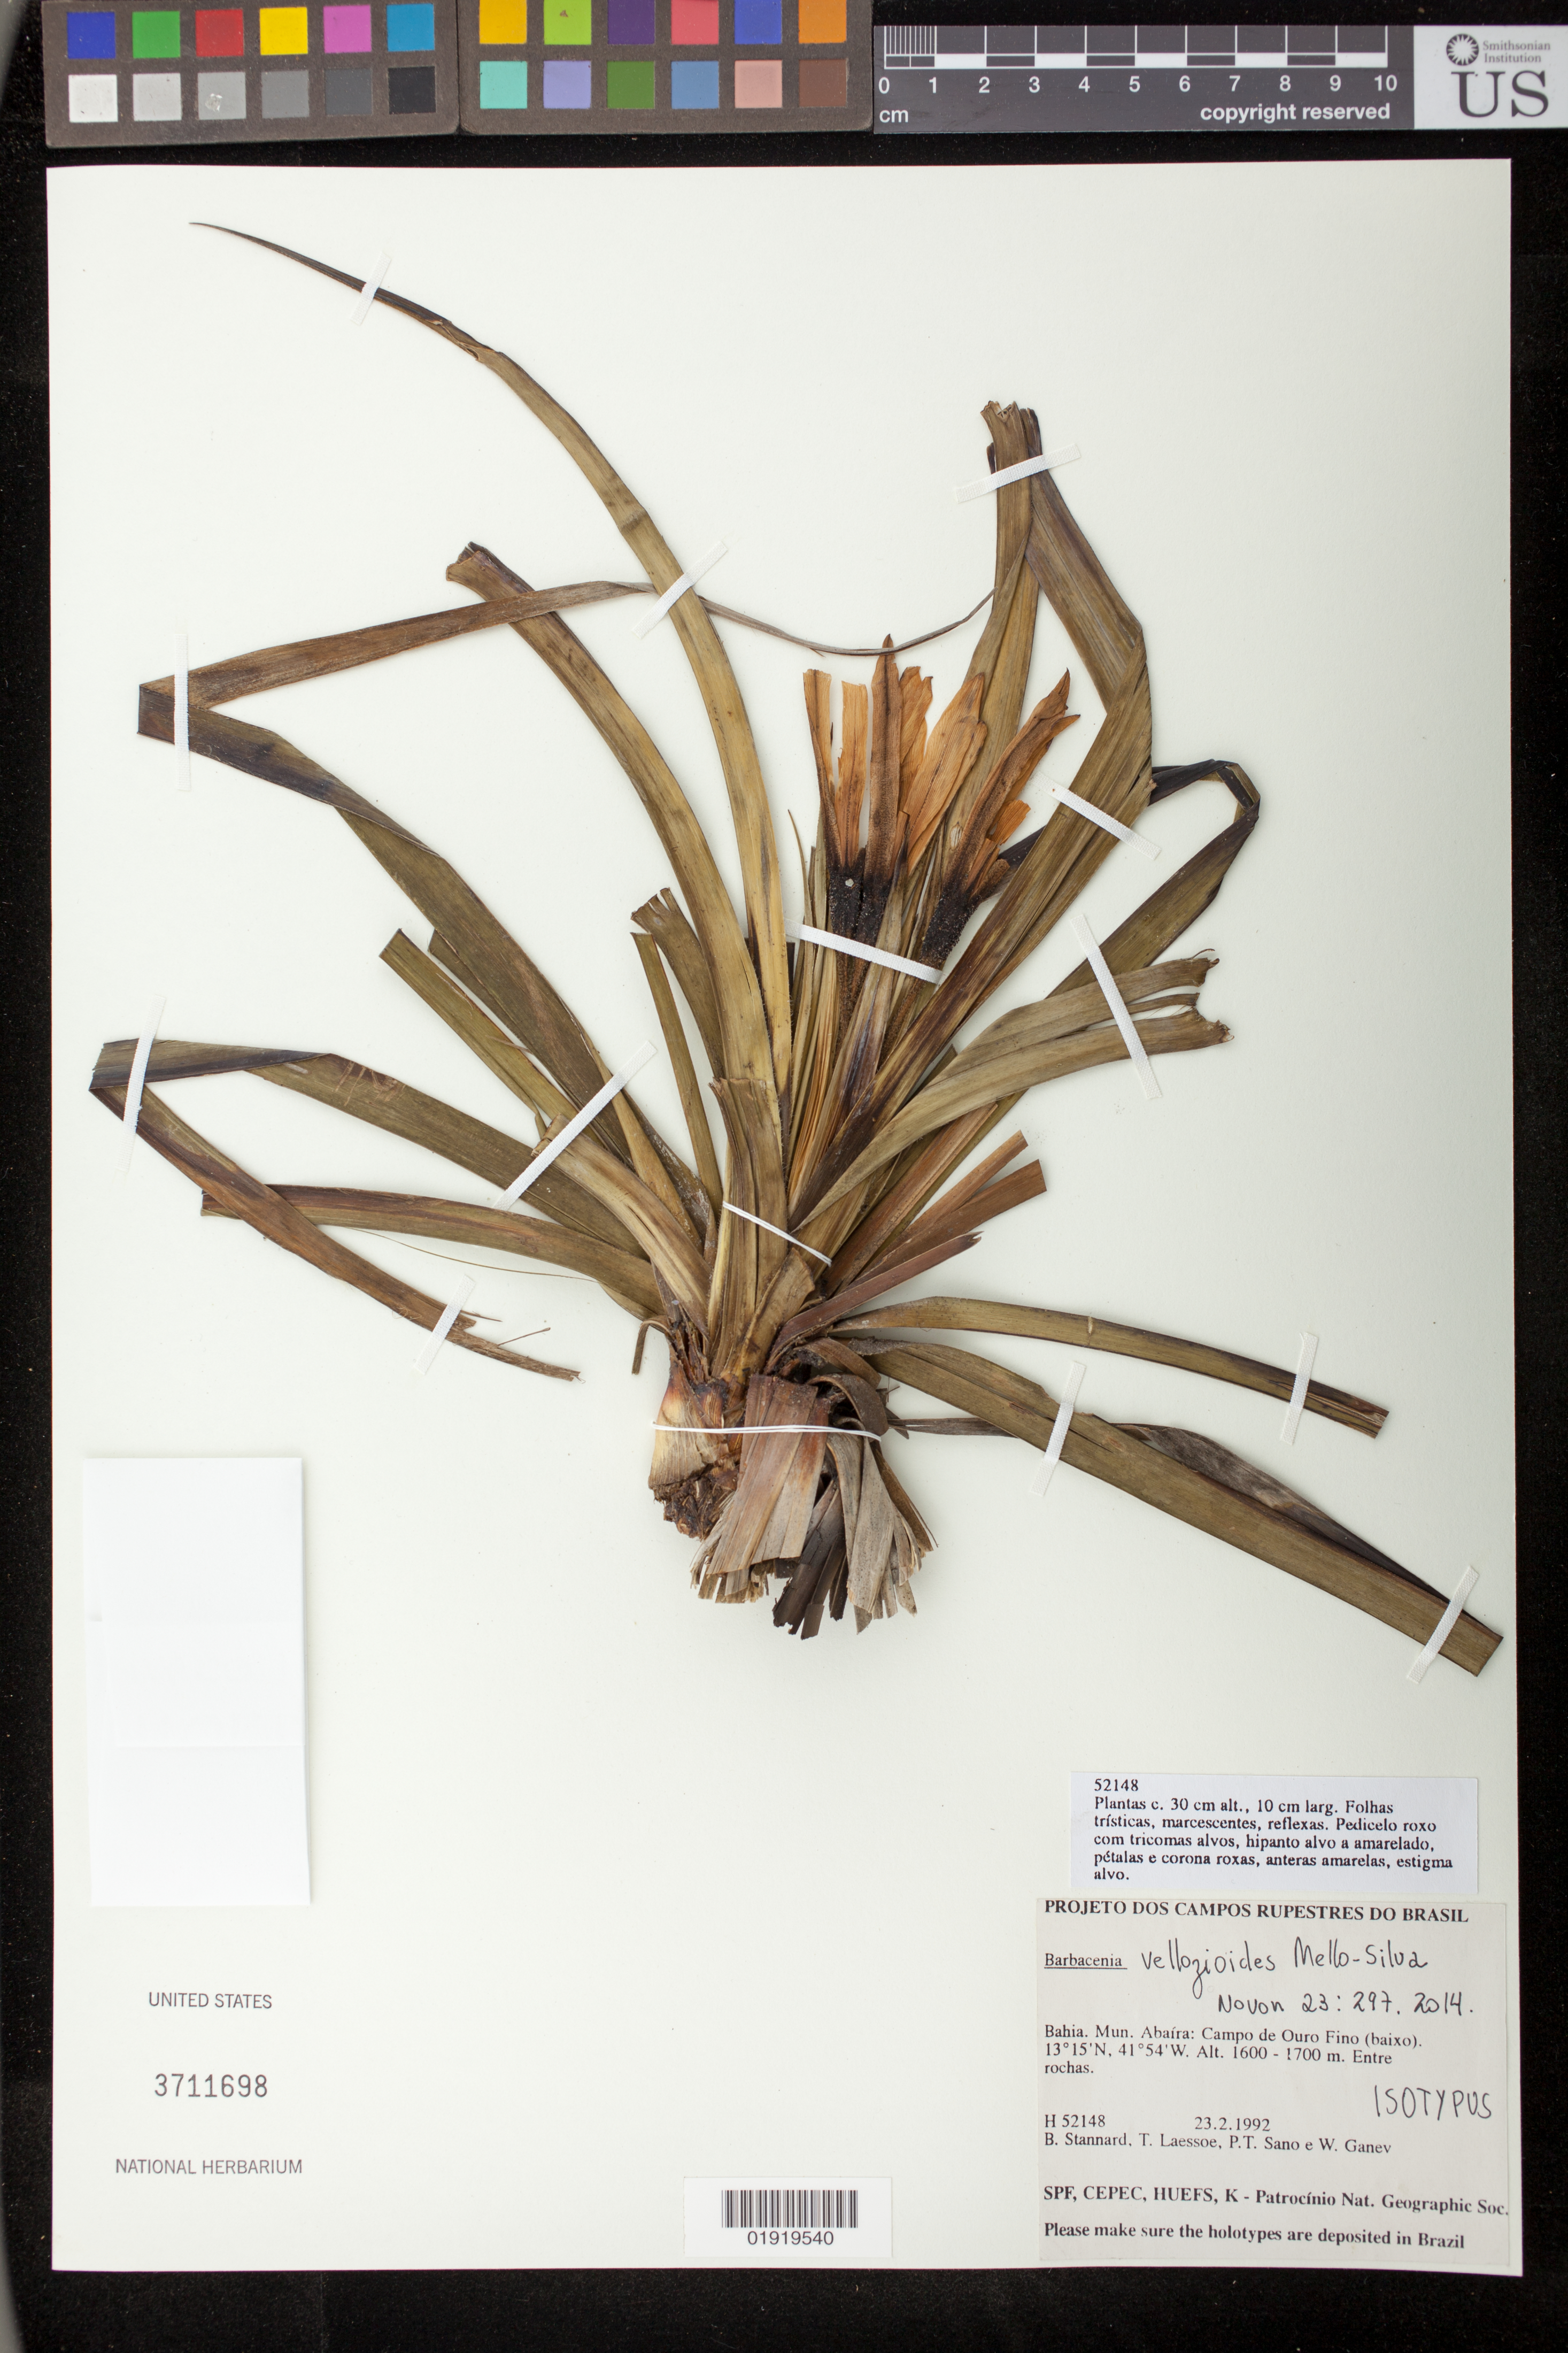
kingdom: Plantae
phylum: Tracheophyta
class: Liliopsida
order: Pandanales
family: Velloziaceae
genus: Barbacenia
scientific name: Barbacenia vellozioides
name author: Mello-Silva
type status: Isotype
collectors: B. L. Stannard, T. Laessøe, P. T. Sano & W. Ganev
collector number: H 52148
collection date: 1992-02-24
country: Brazil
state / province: Bahia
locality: Bahia. Mun. Abaíra: Campo de Ouro Fino (baixo)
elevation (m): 1600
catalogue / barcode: US 3711698